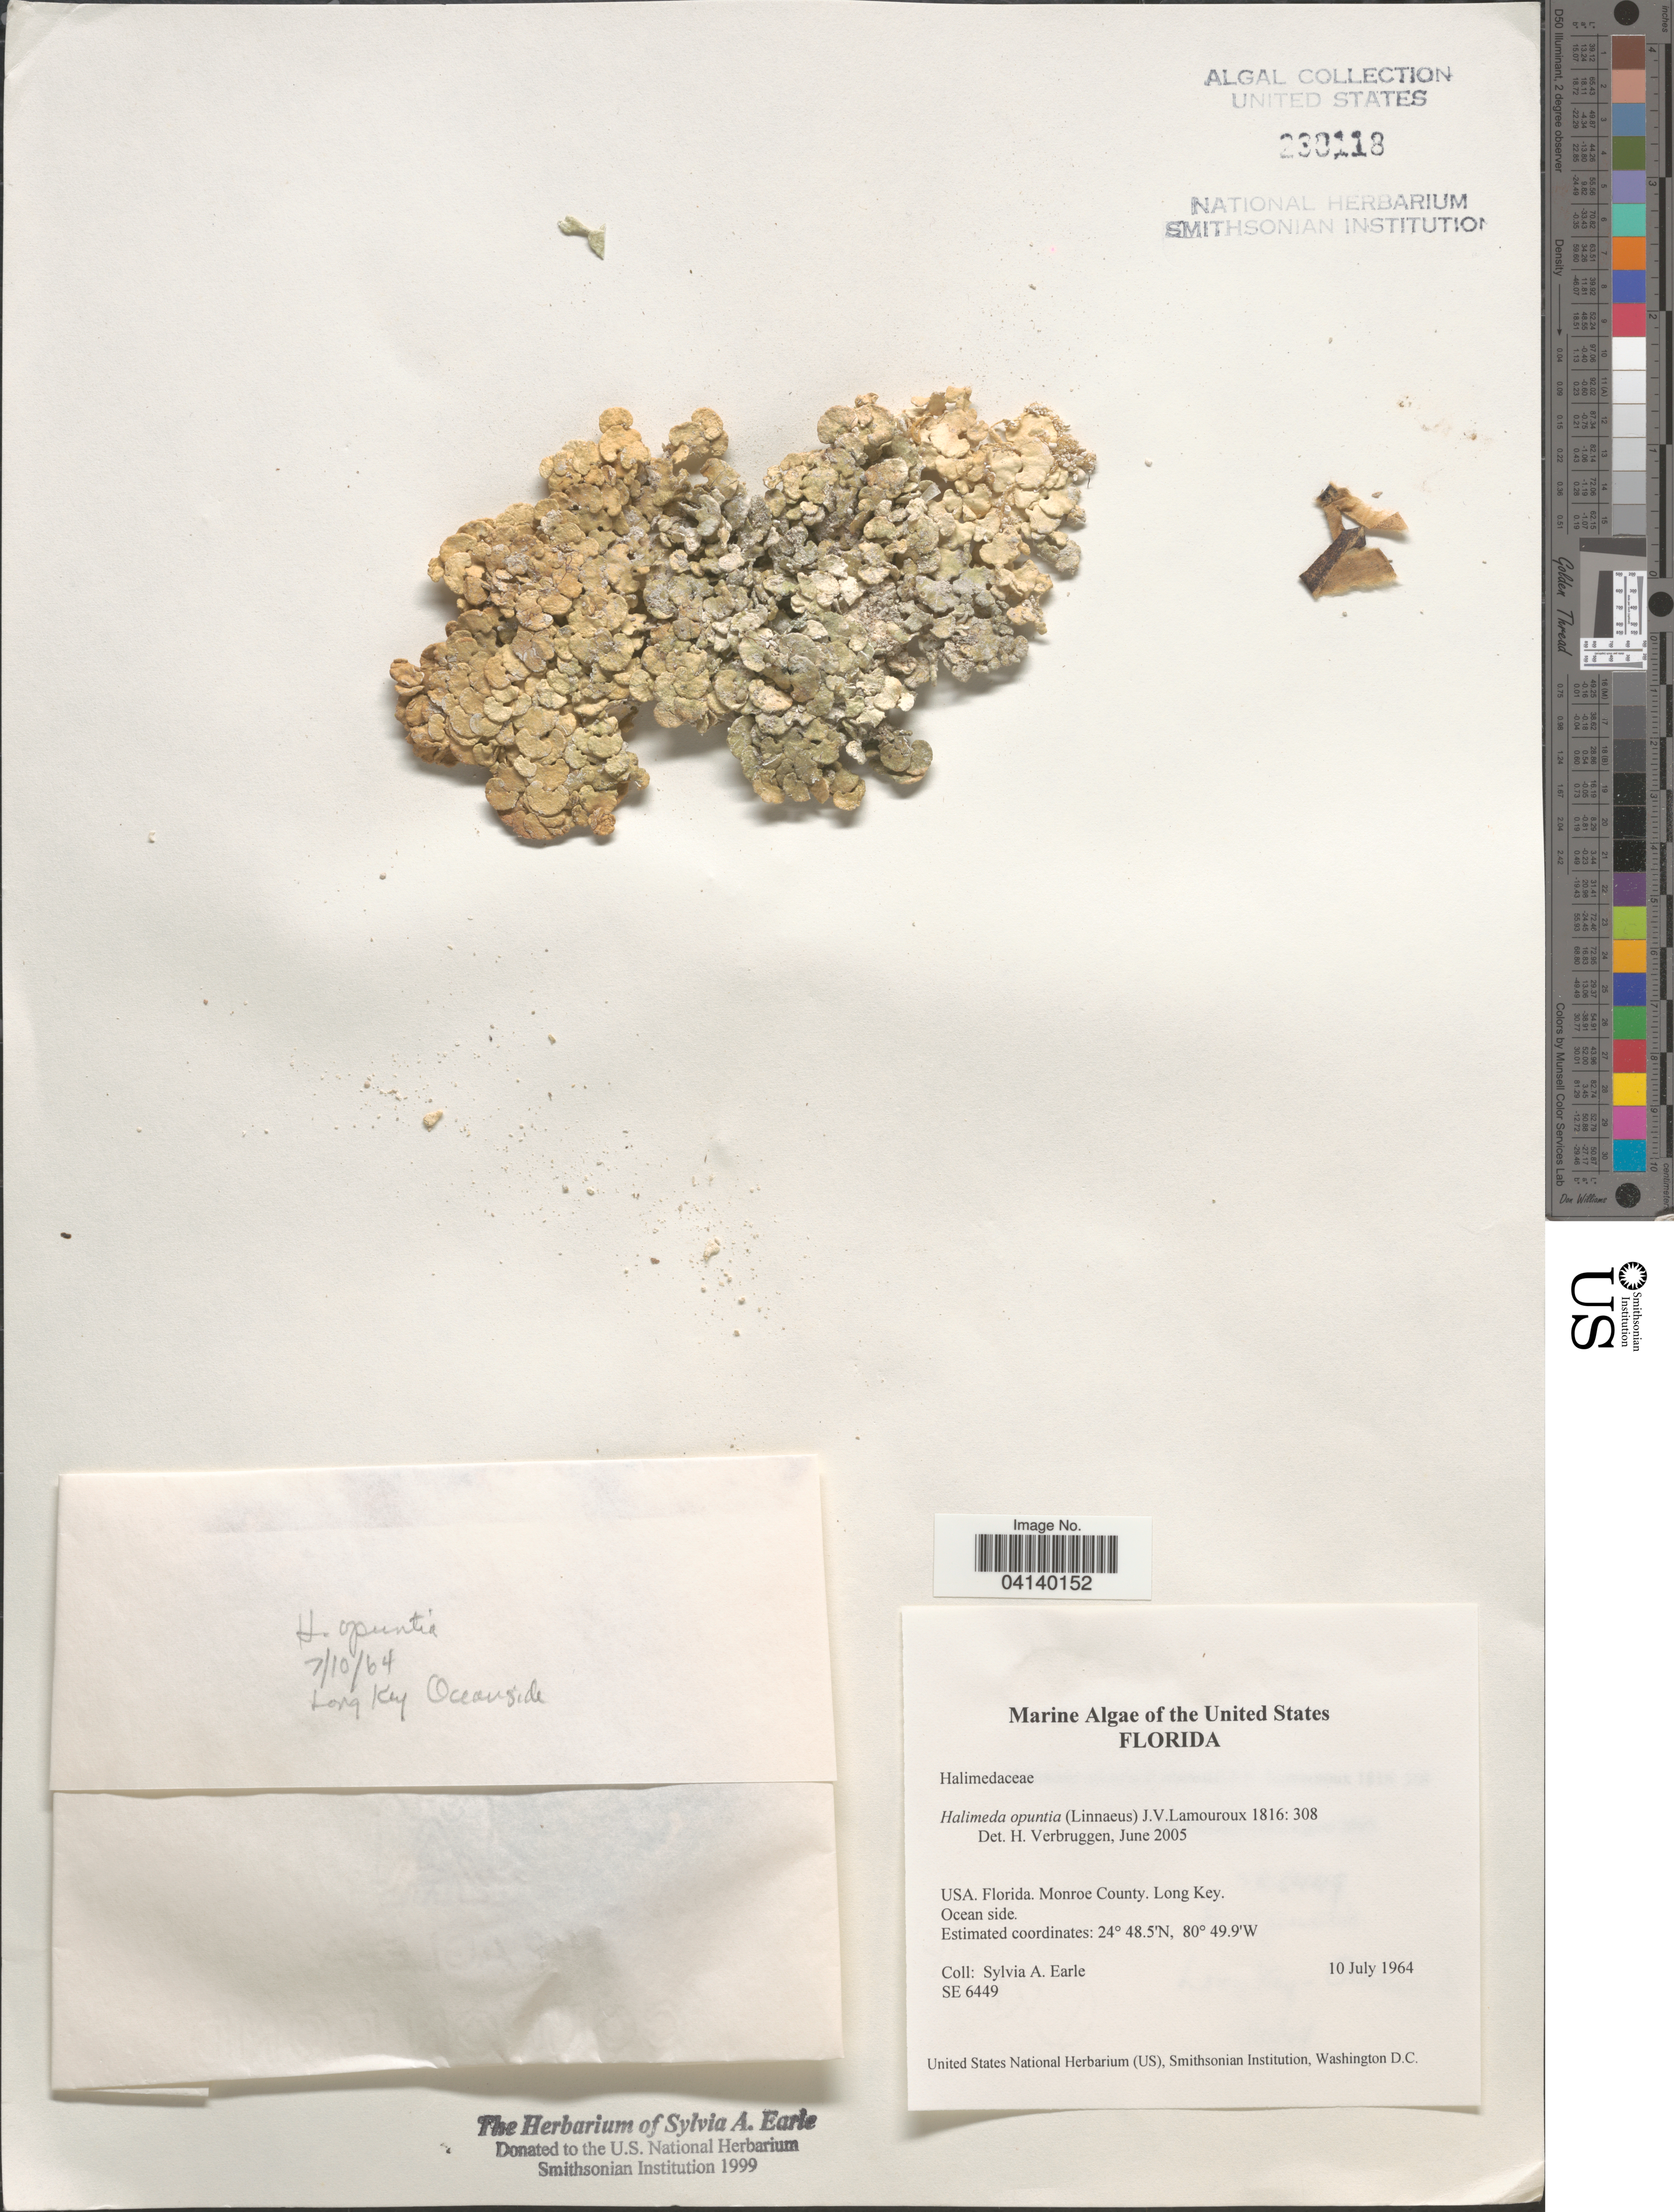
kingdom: Plantae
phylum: Chlorophyta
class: Ulvophyceae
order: Bryopsidales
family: Halimedaceae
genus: Halimeda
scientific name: Halimeda opuntia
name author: (L.) J.V.Lamouroux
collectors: S. A. Earle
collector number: SE6449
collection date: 1964-07-10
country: United States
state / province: Florida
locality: Monroe County. Long Key. Ocean side.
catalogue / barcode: US 230118